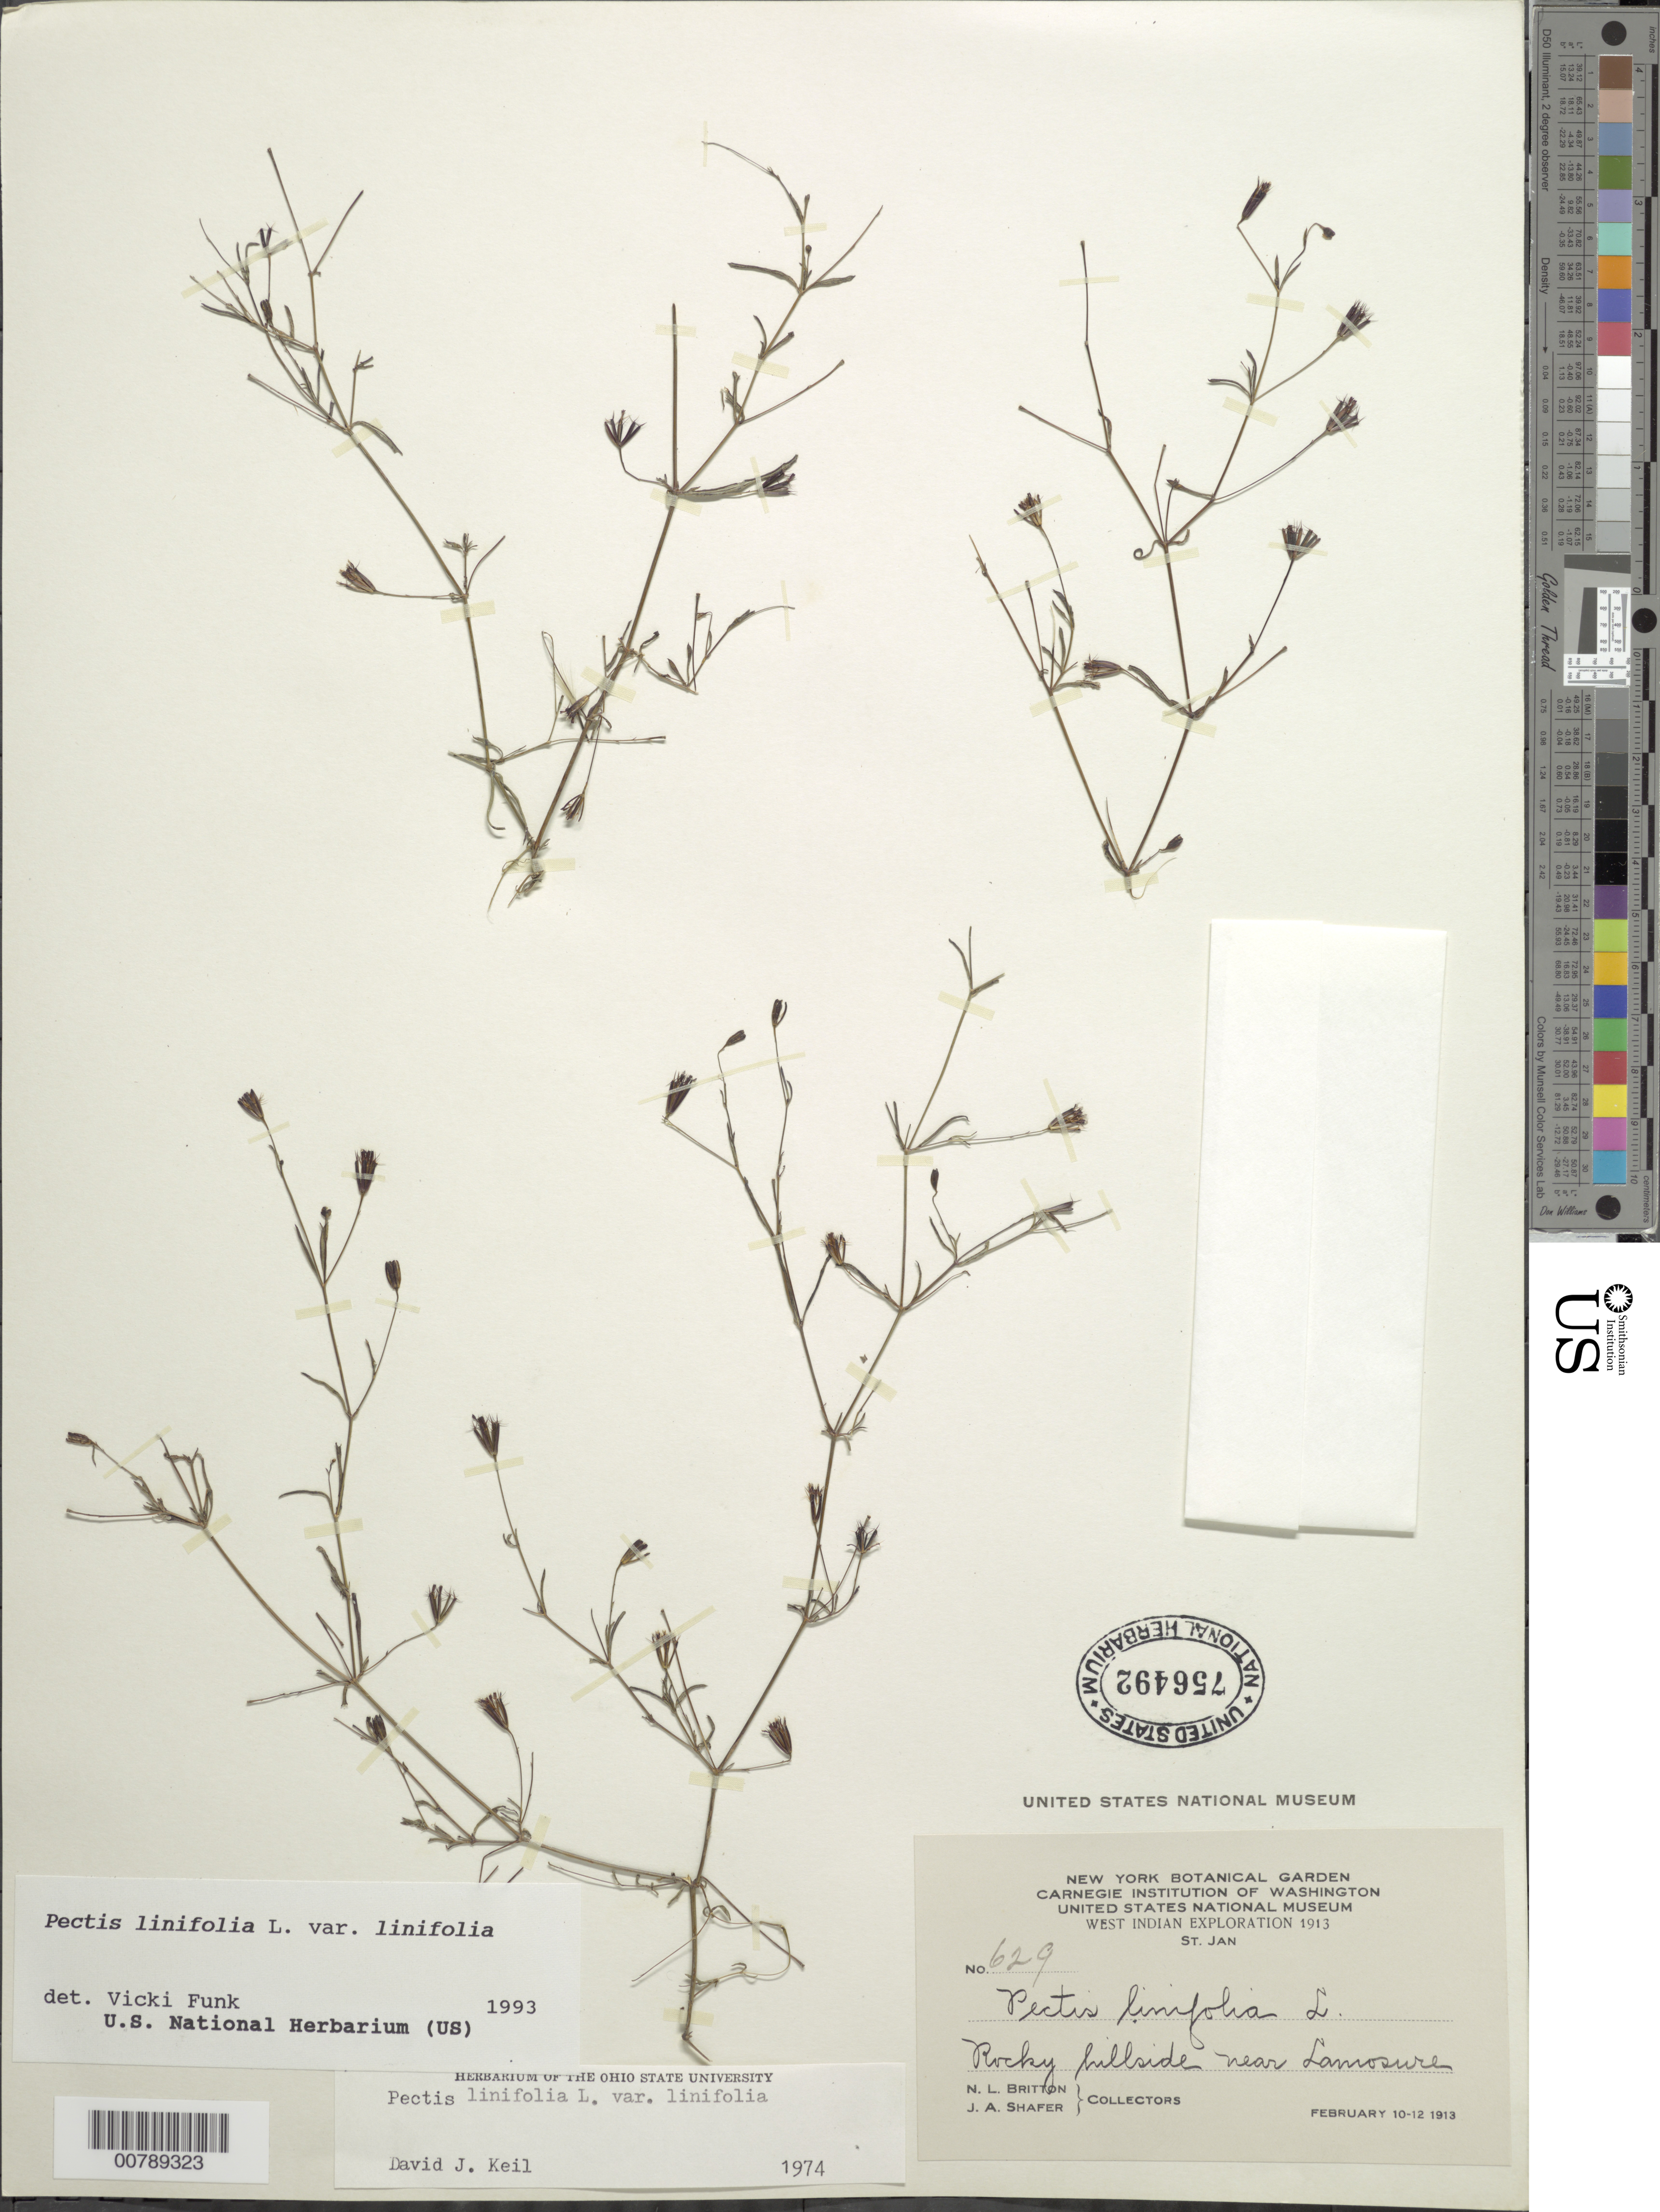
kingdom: Plantae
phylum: Tracheophyta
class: Magnoliopsida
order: Asterales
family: Asteraceae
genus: Pectis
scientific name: Pectis linifolia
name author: L.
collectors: N. Britton & J. A. Shafer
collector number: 629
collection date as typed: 10 Feb 1913 to 12 Feb 1913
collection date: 1913-02-10/1913-02-12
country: U.S. Virgin Islands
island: St. John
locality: Rocky hillside near Lamosure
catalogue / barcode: US 756492